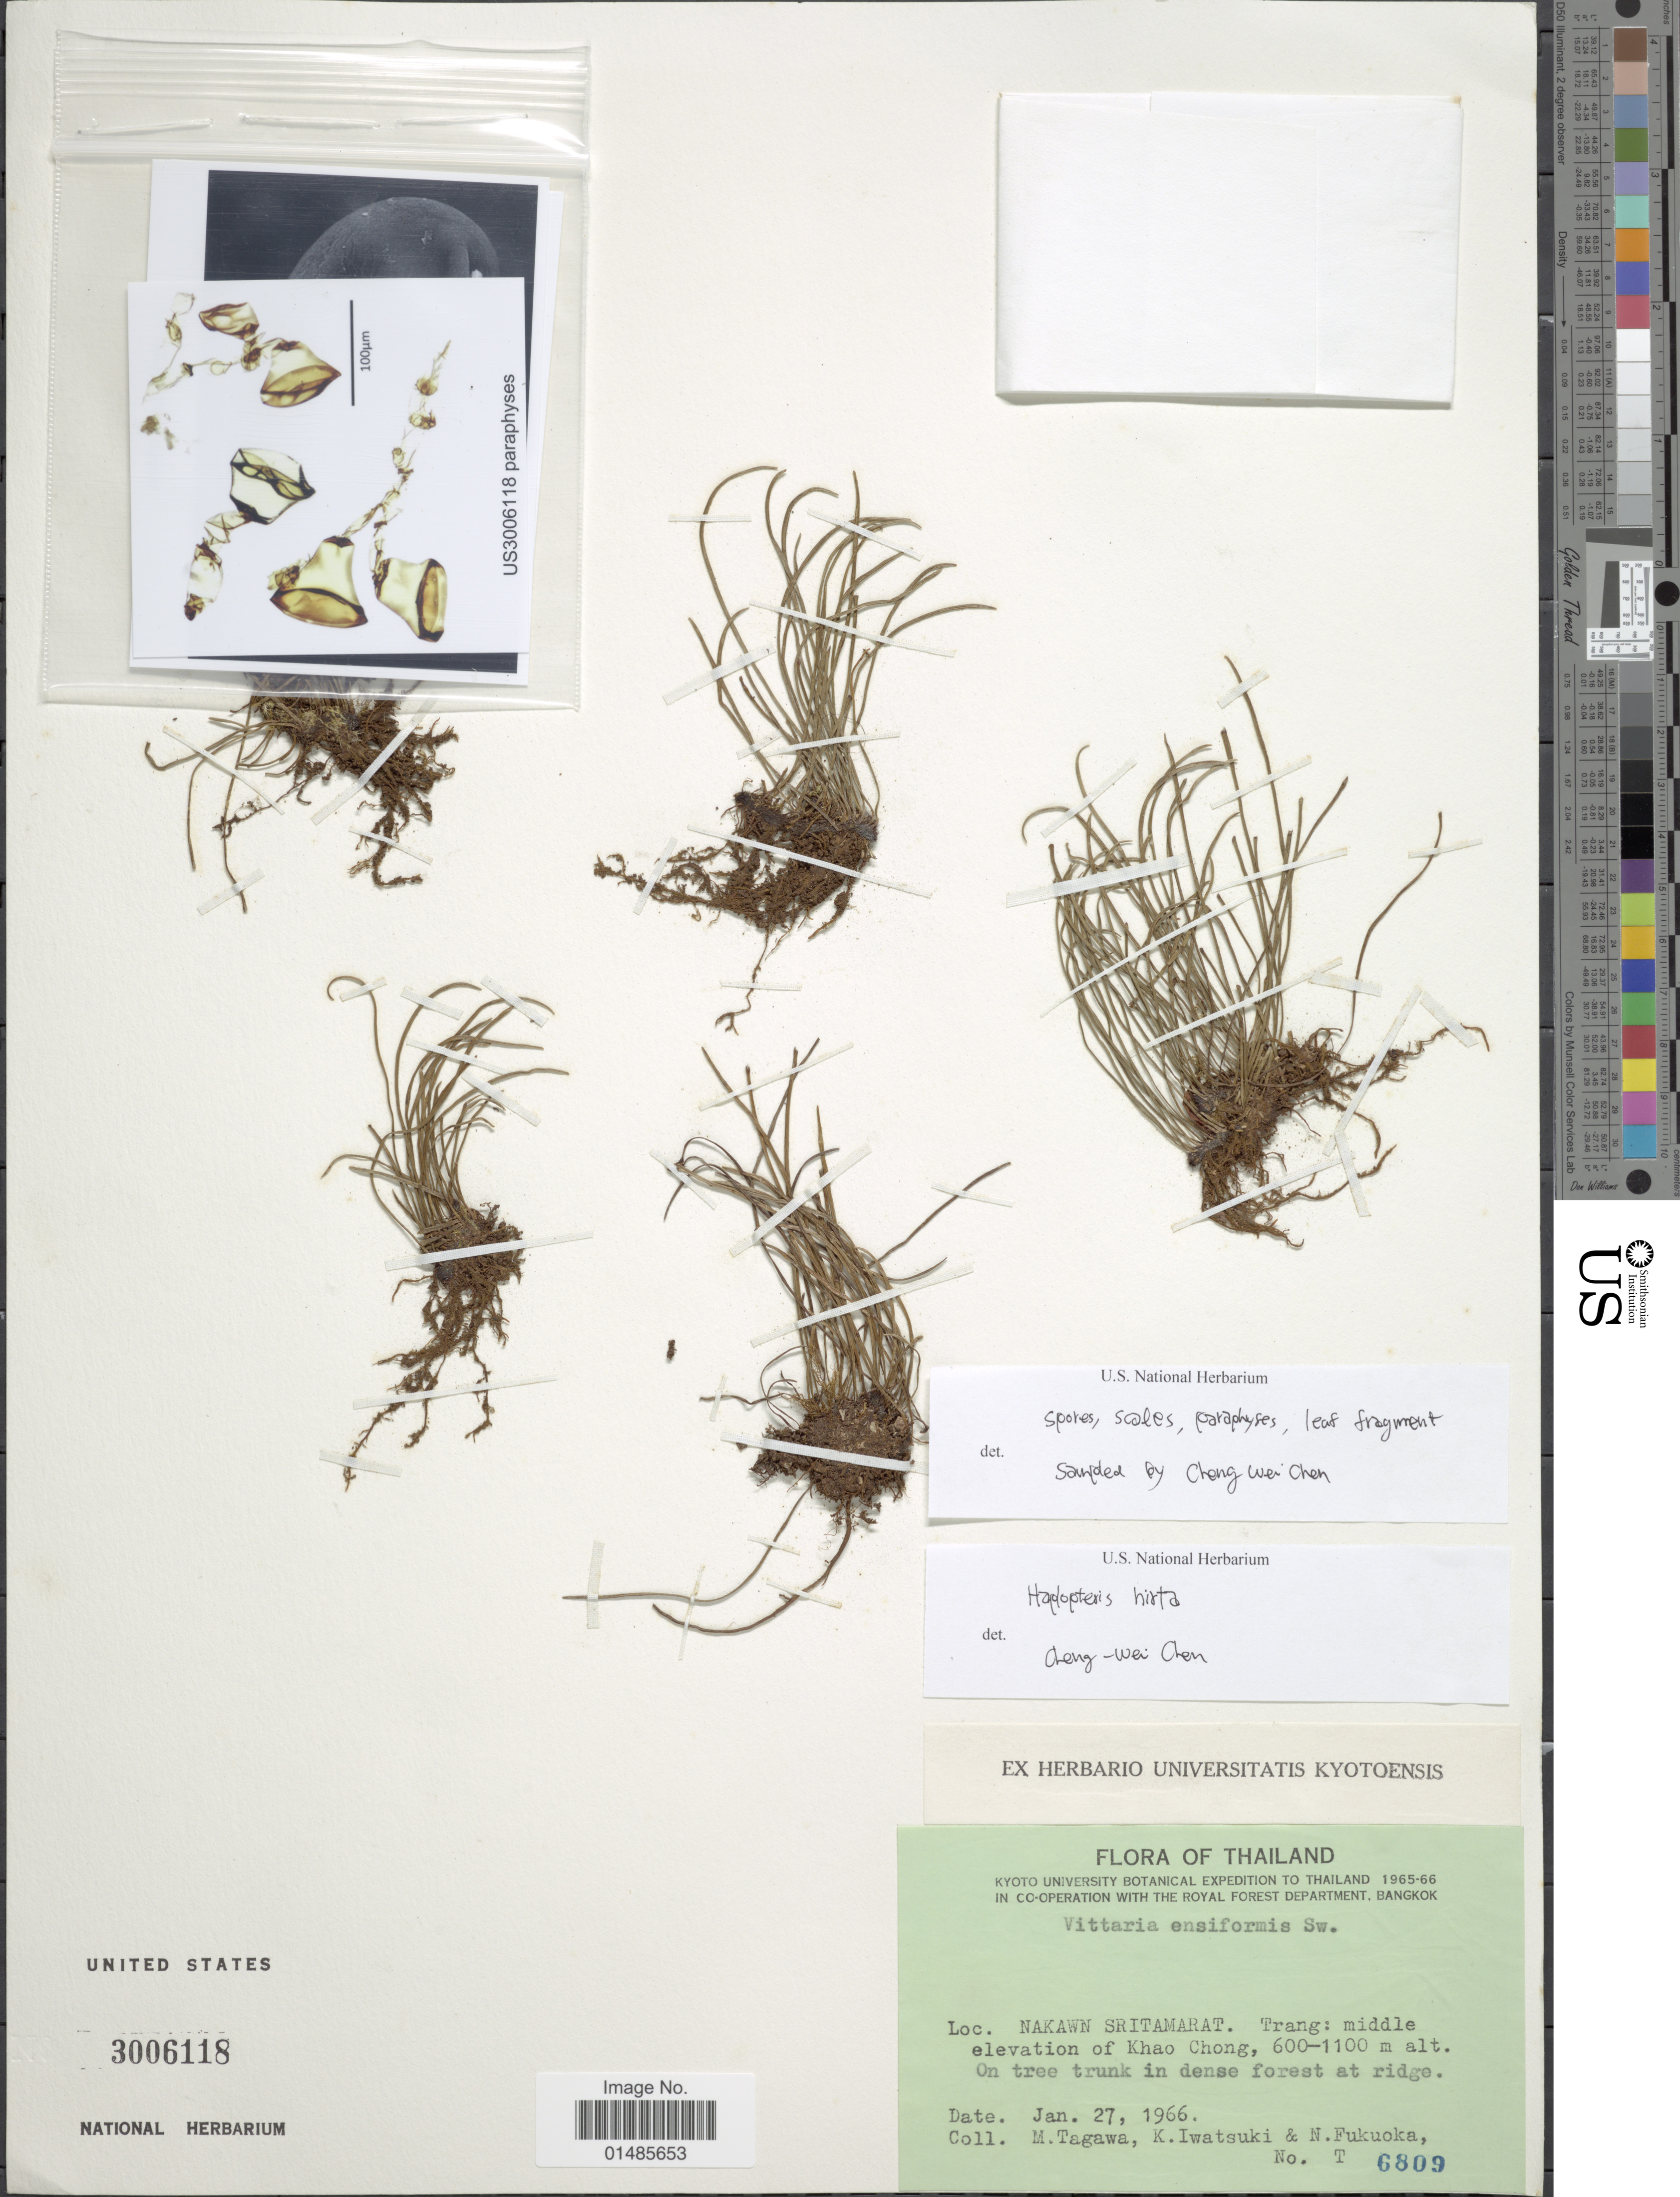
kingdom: Plantae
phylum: Tracheophyta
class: Polypodiopsida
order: Polypodiales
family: Pteridaceae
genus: Haplopteris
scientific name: Haplopteris ensiformis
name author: (Sw.) E.H. Crane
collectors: M. Tagawa, K. Iwatsuki & N. Fukuoka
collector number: T 6809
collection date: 1966-01-27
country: Thailand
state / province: Trang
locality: Nakawn Sritamarat. Middle elevation of Khao Chong.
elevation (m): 600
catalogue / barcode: US 3006118